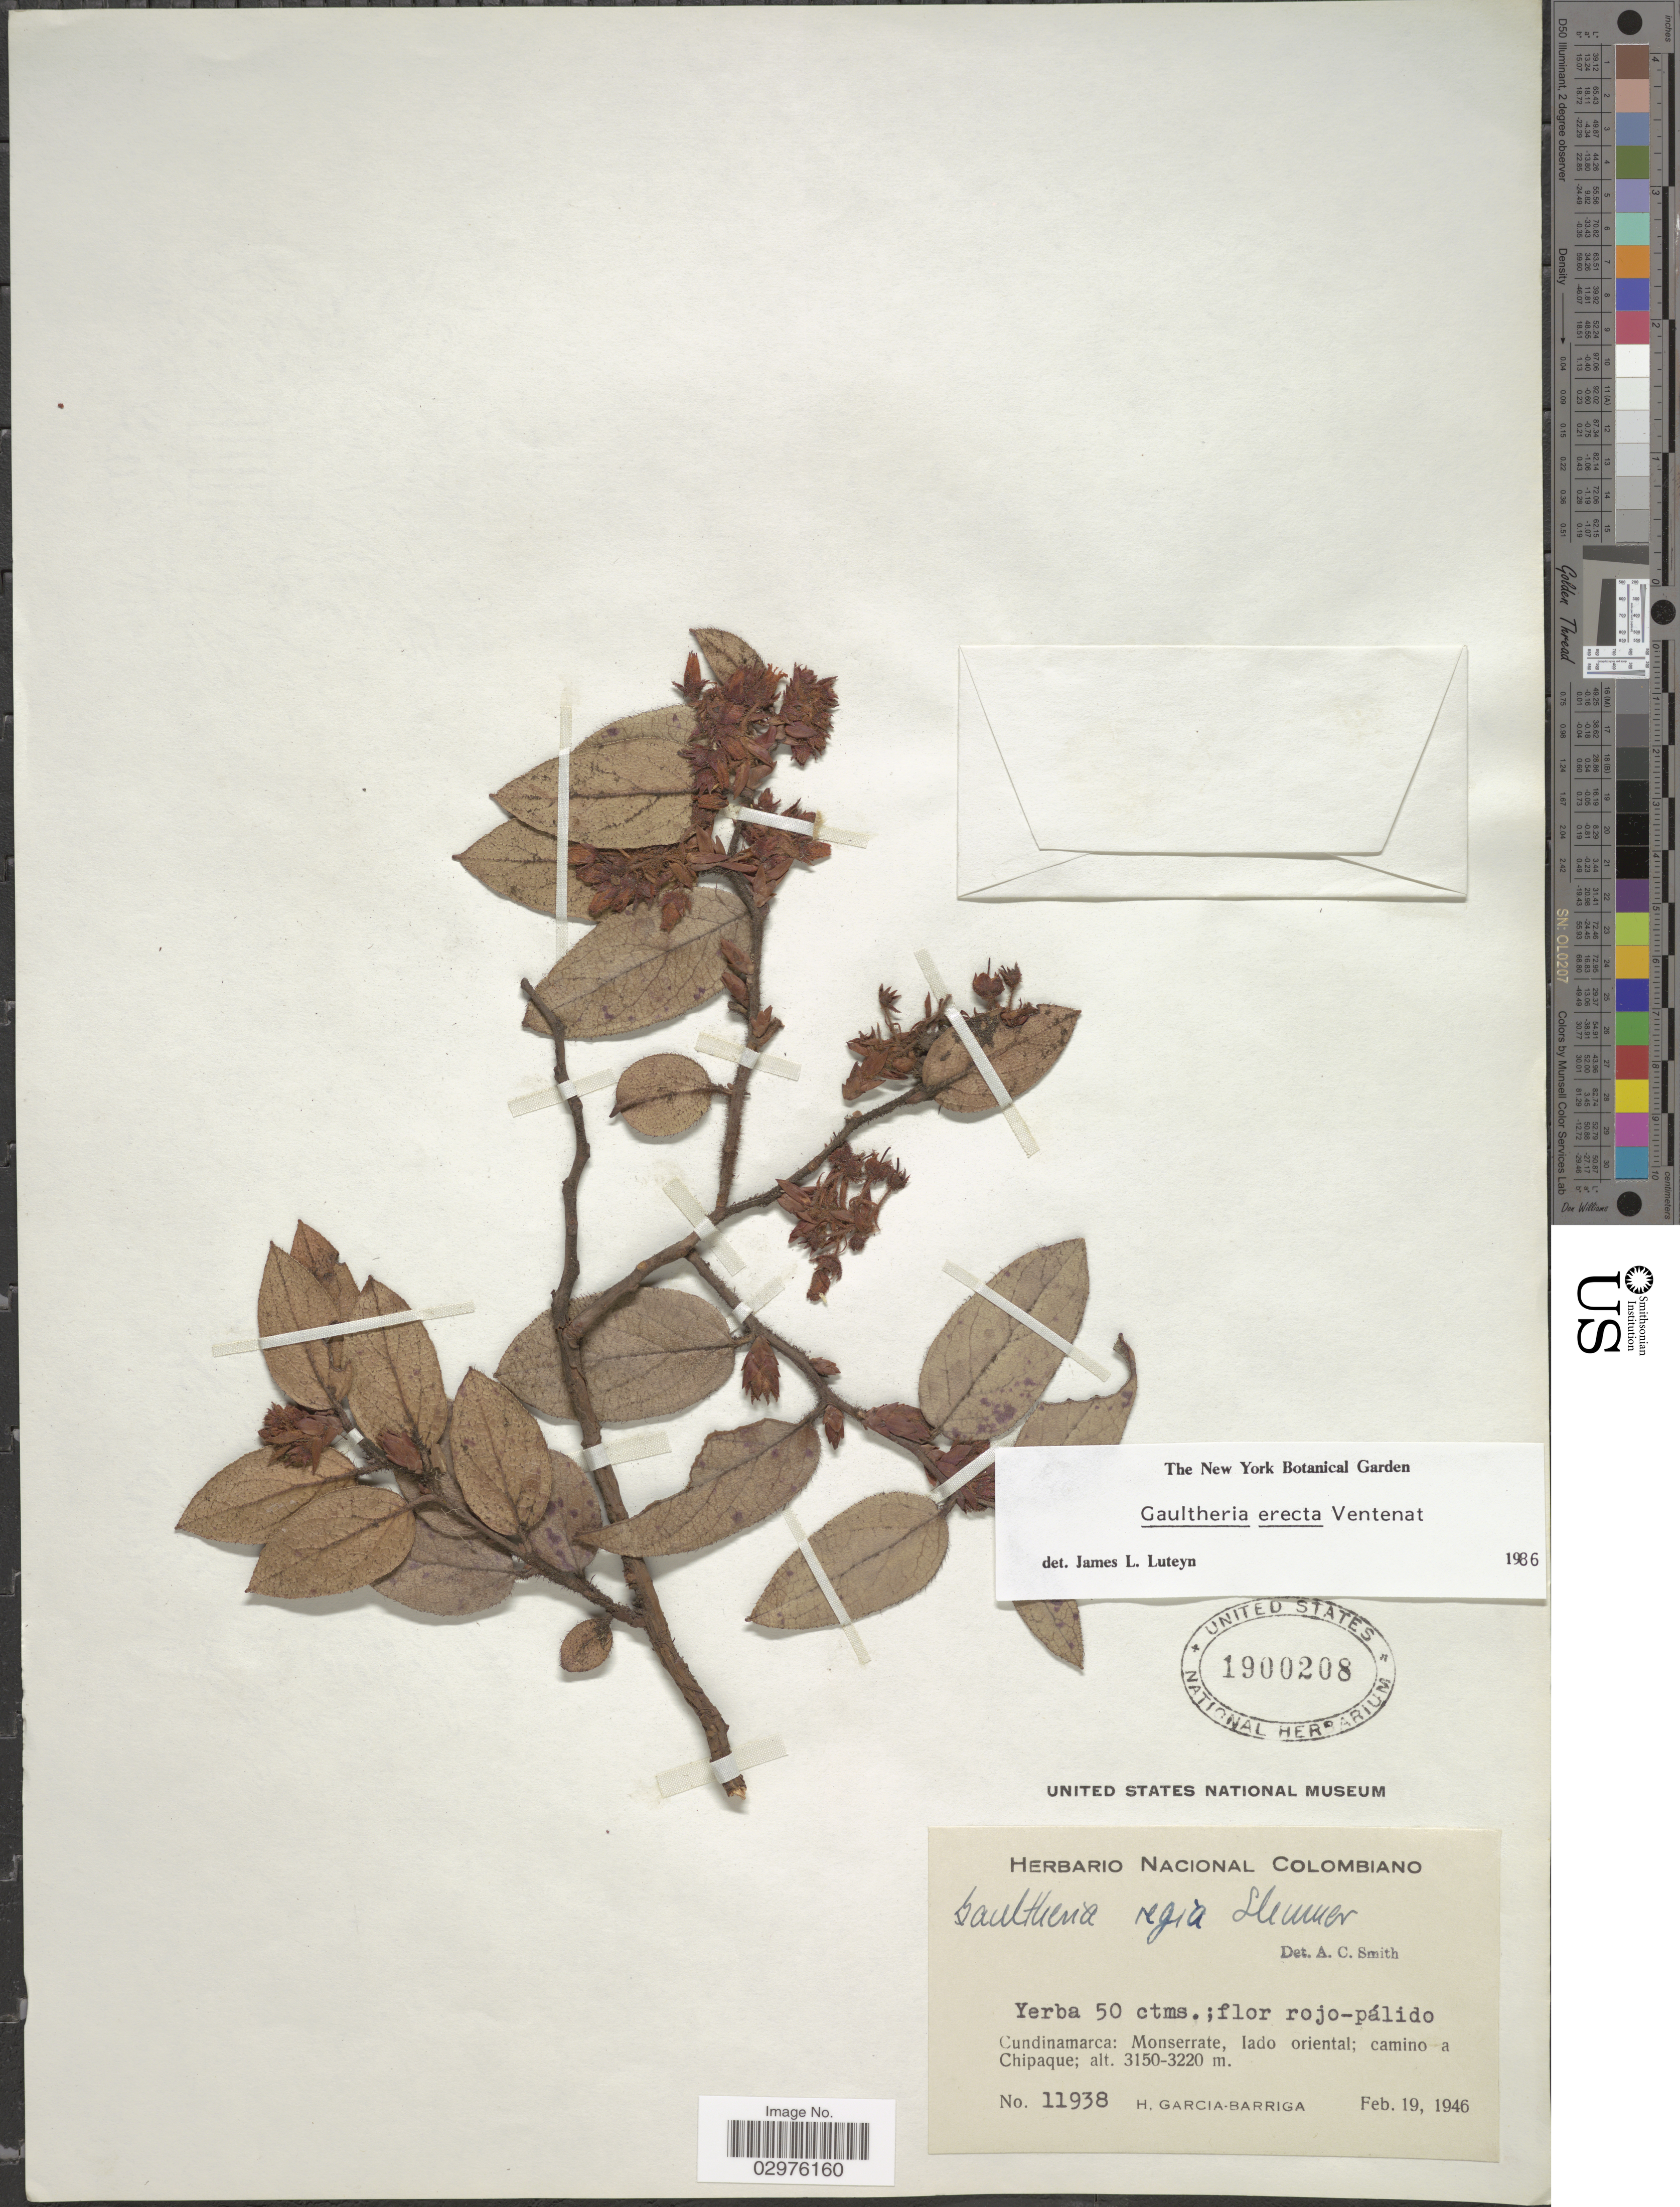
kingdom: Plantae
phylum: Tracheophyta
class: Magnoliopsida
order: Ericales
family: Ericaceae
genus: Gaultheria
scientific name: Gaultheria erecta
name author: Vent.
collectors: H. García Barriga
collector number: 11938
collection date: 1946-02-19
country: Colombia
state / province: Cundinamarca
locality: Cundinamarca: Monserrate, lado oriental; camino a Chipaque.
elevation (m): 3150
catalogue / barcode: US 1900208